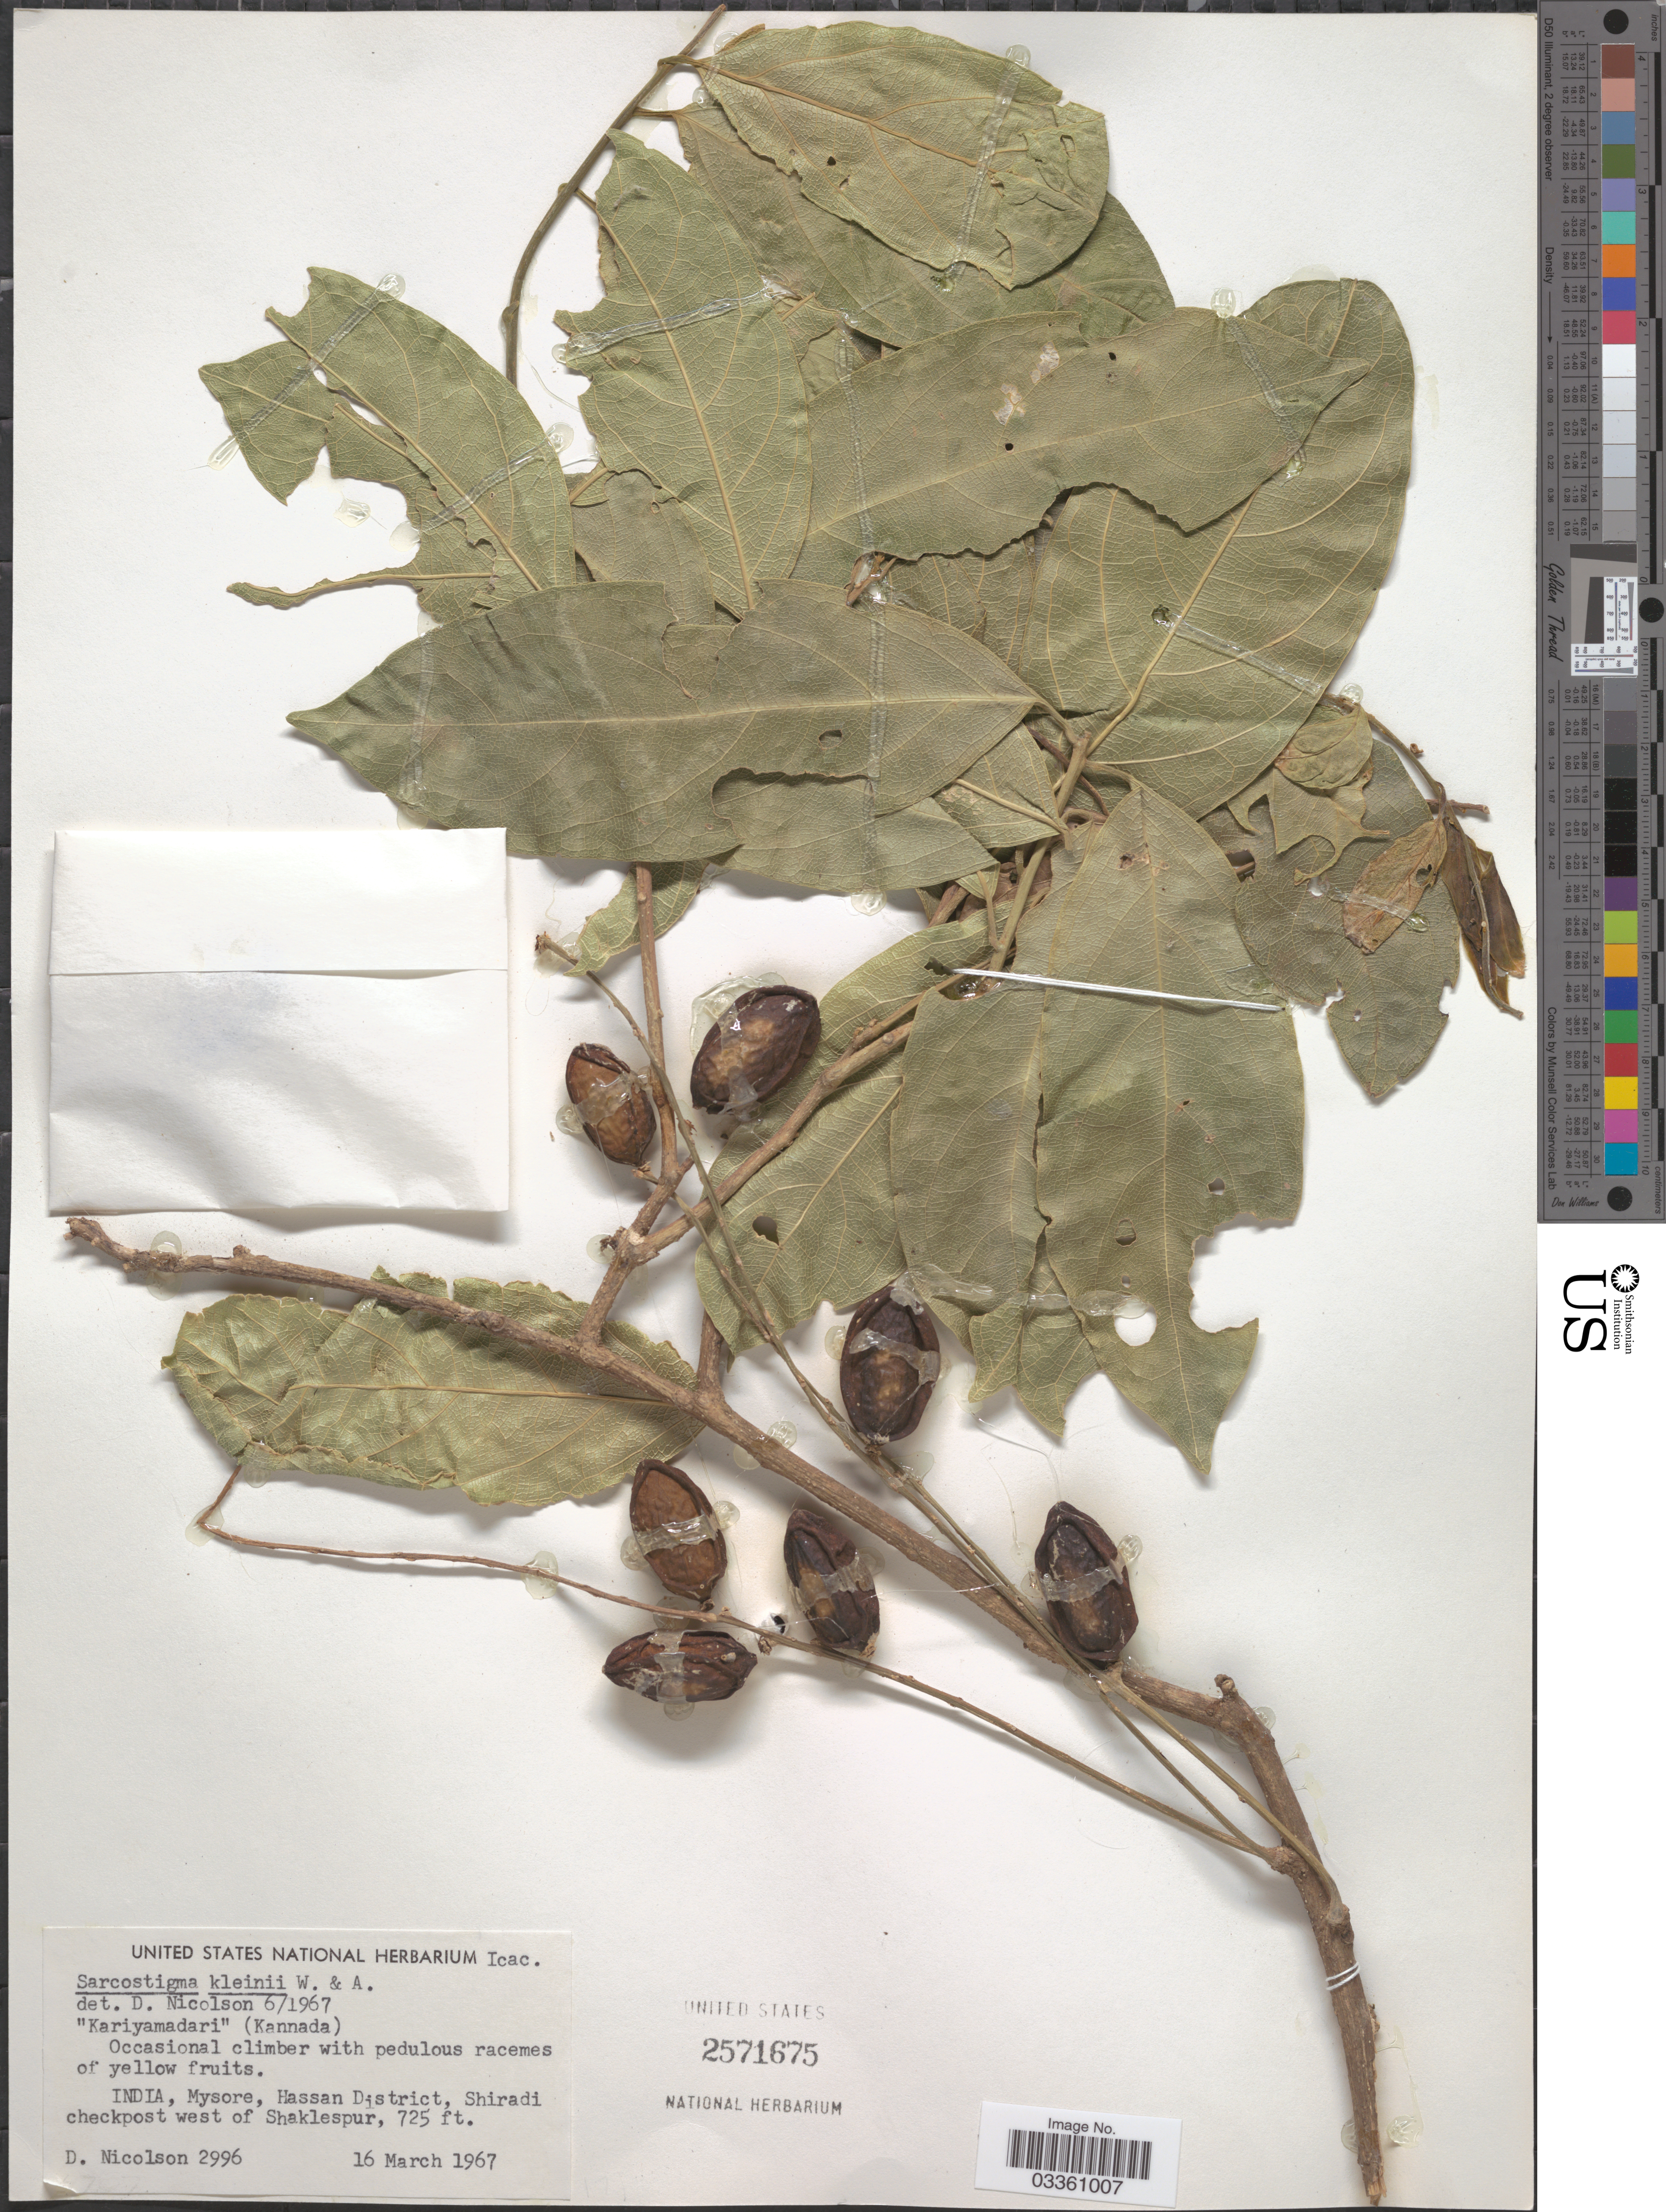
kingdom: Plantae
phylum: Tracheophyta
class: Magnoliopsida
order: Icacinales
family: Icacinaceae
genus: Sarcostigma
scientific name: Sarcostigma kleinii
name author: Wight & Arn.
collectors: D. H. Nicolson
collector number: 2996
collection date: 1967-03-16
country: India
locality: Mysore, Hassan District, Shiradi checkpost west of Shaklespur.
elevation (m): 221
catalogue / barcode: US 2571675